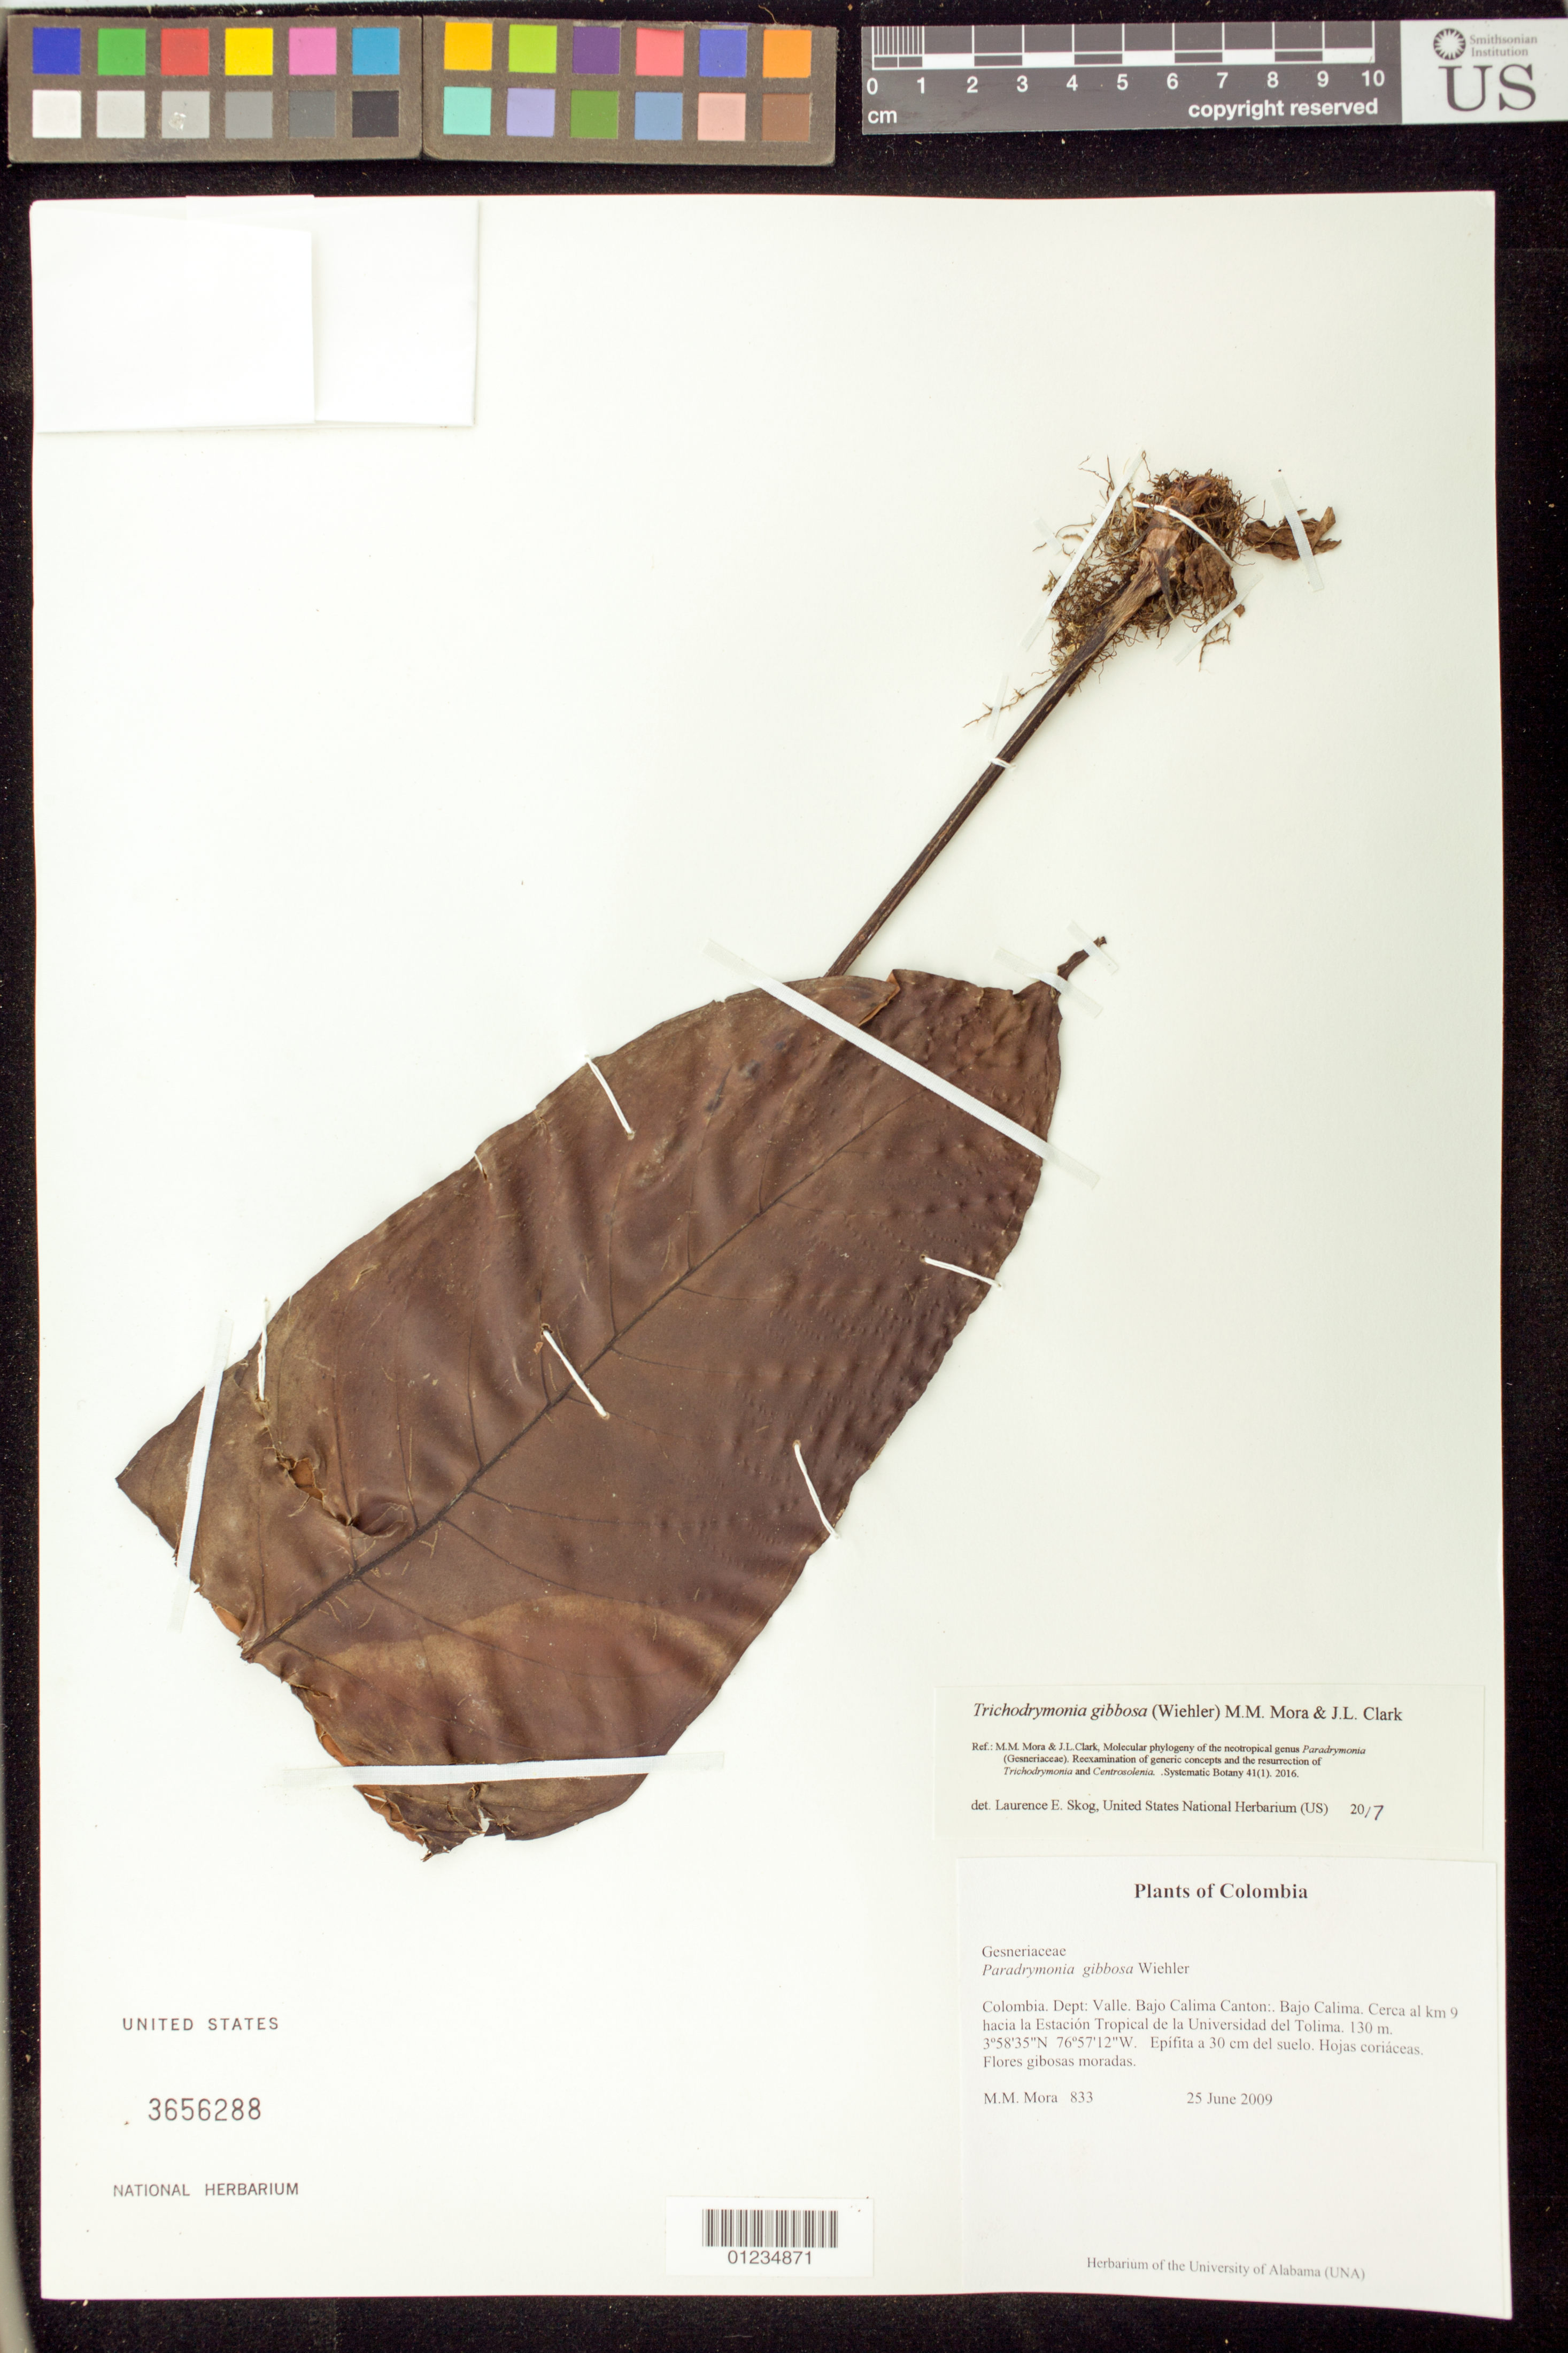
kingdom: Plantae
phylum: Tracheophyta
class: Magnoliopsida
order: Lamiales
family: Gesneriaceae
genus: Trichodrymonia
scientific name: Trichodrymonia gibbosa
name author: (Wiehler) M.M. Mora & J.L. Clark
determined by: Skog, Laurence E.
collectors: M. M. Mora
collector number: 833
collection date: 2009-06-25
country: Colombia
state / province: Valle del Cauca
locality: Bajo Calima Canton. Bajo Calima. Cerca al km 9 hacia la Estacion Tropical de la Universidad del Tolima.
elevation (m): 130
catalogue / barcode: US 3656288